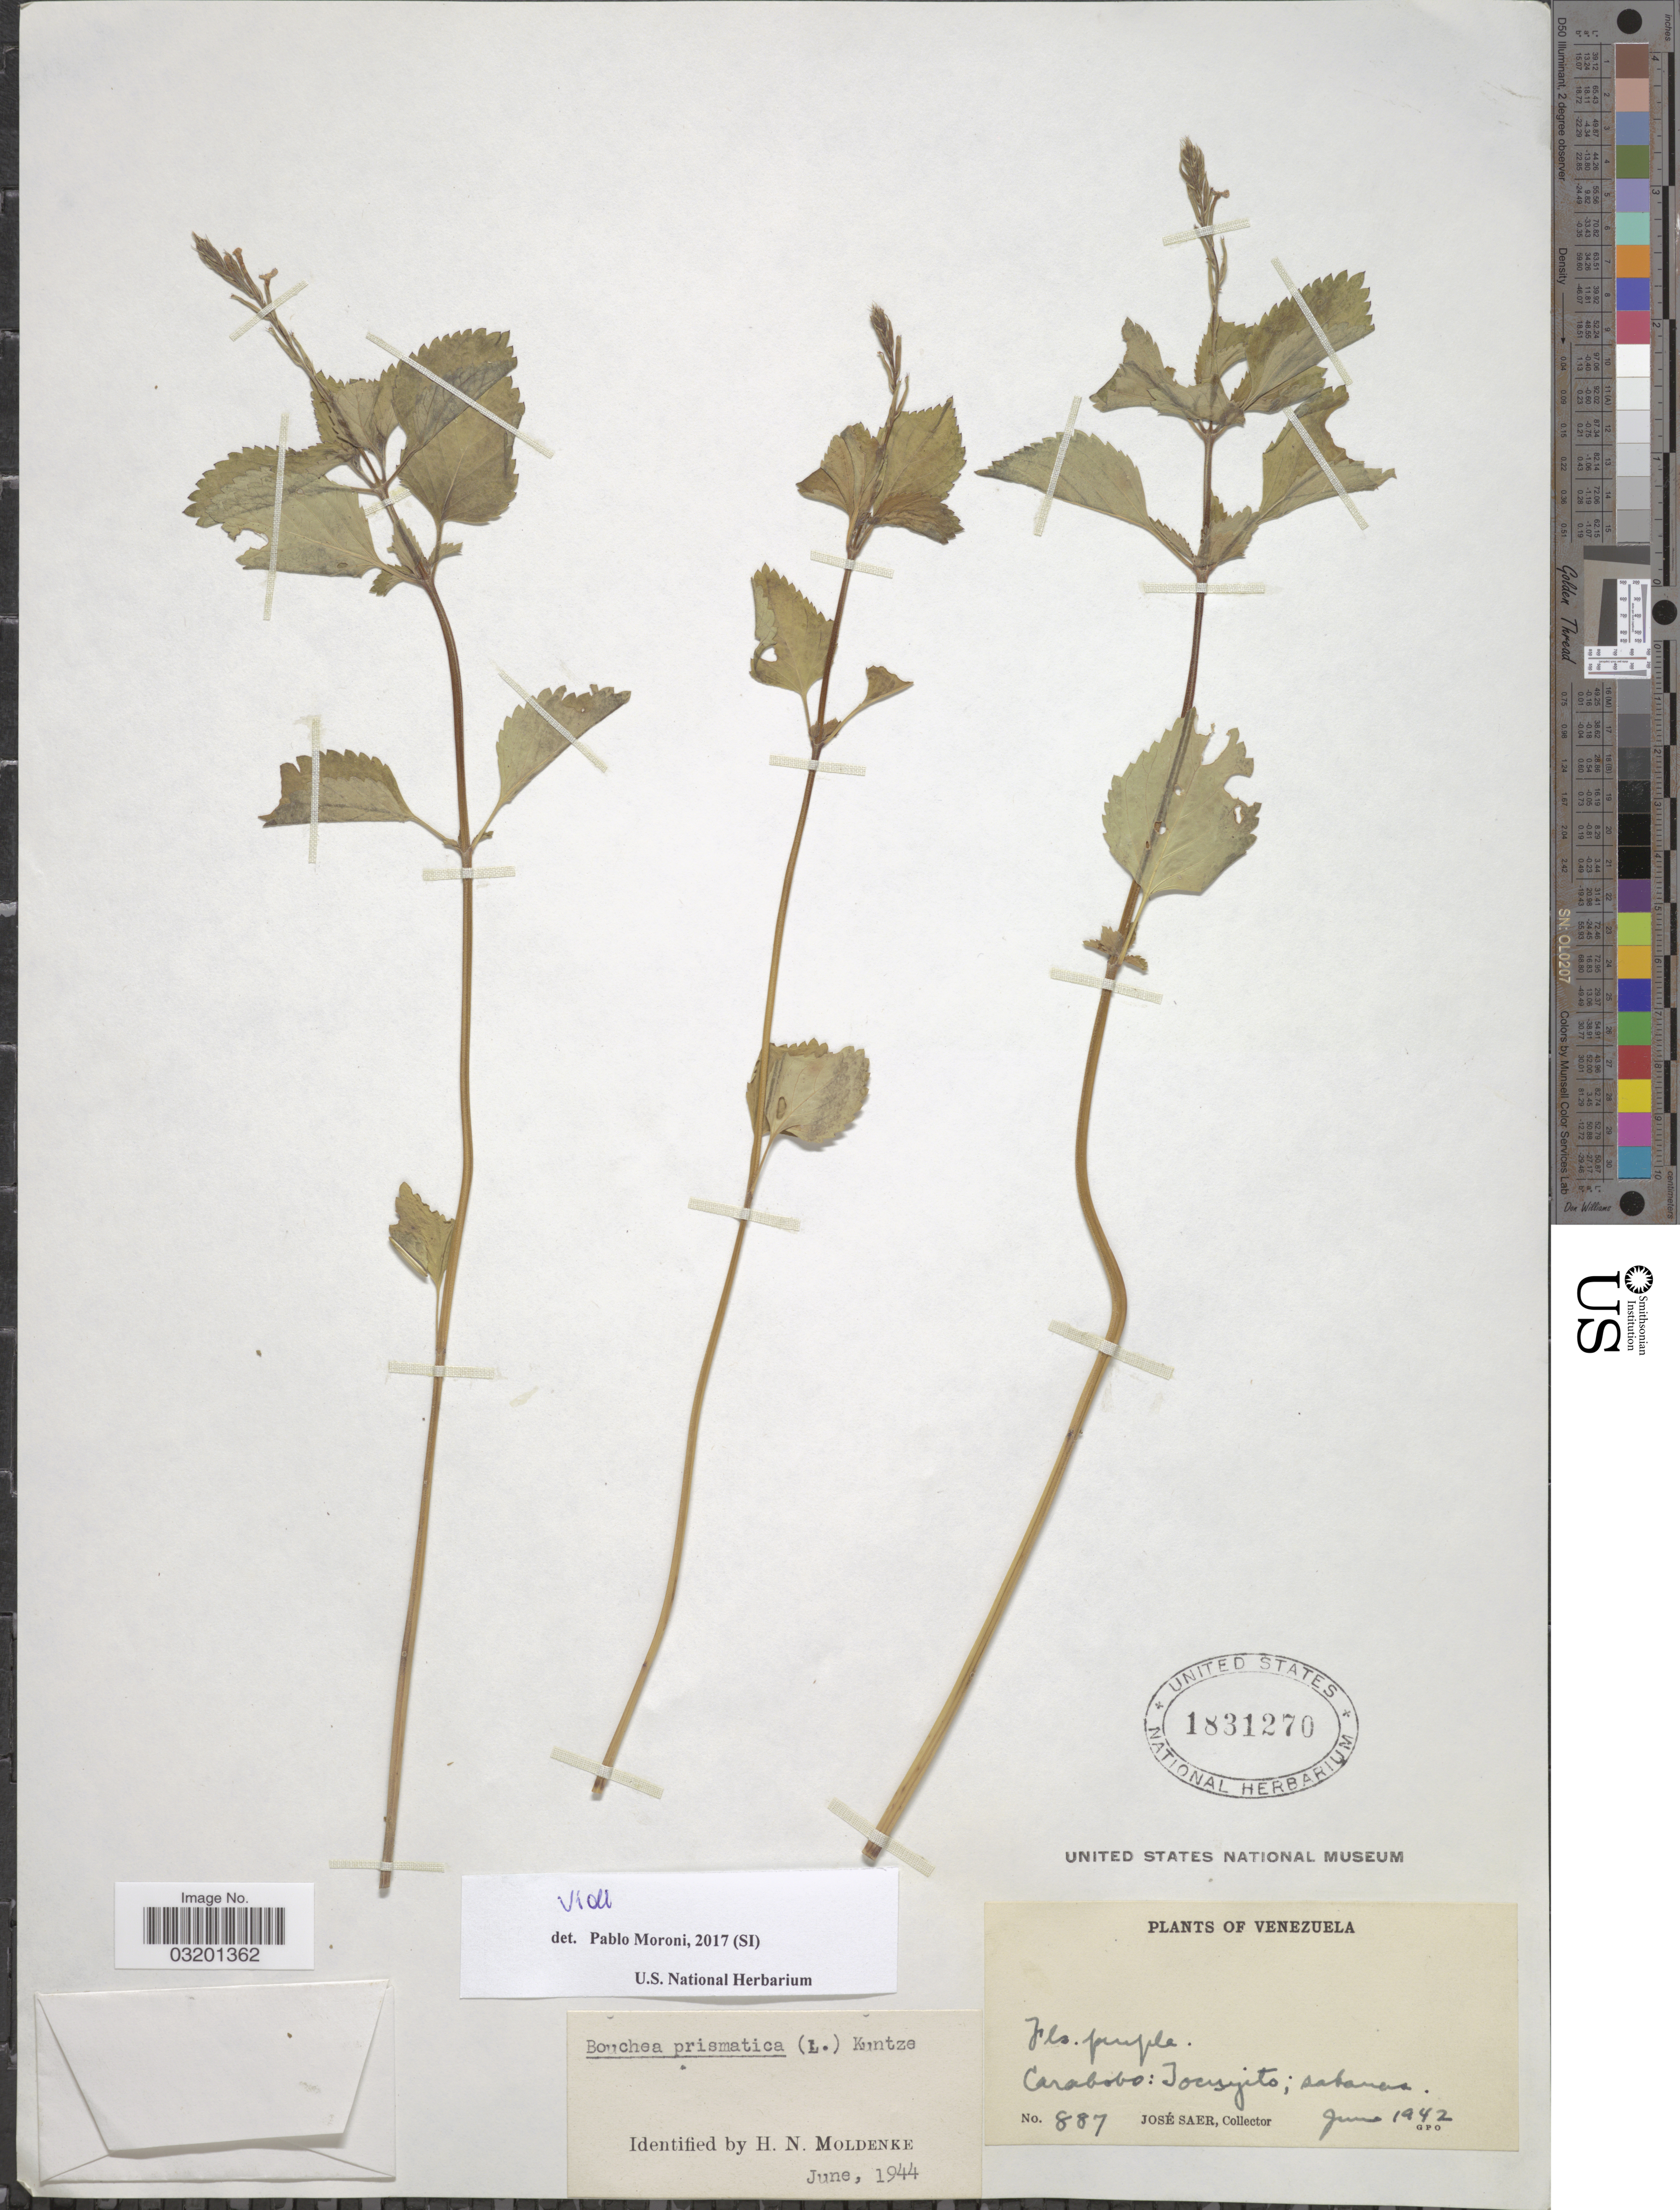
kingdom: Plantae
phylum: Tracheophyta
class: Magnoliopsida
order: Lamiales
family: Verbenaceae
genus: Bouchea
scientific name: Bouchea prismatica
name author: (L.) Kuntze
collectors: J. Saer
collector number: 887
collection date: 1942-06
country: Venezuela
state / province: Carabobo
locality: Tocuyito; sabanas.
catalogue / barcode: US 1831270